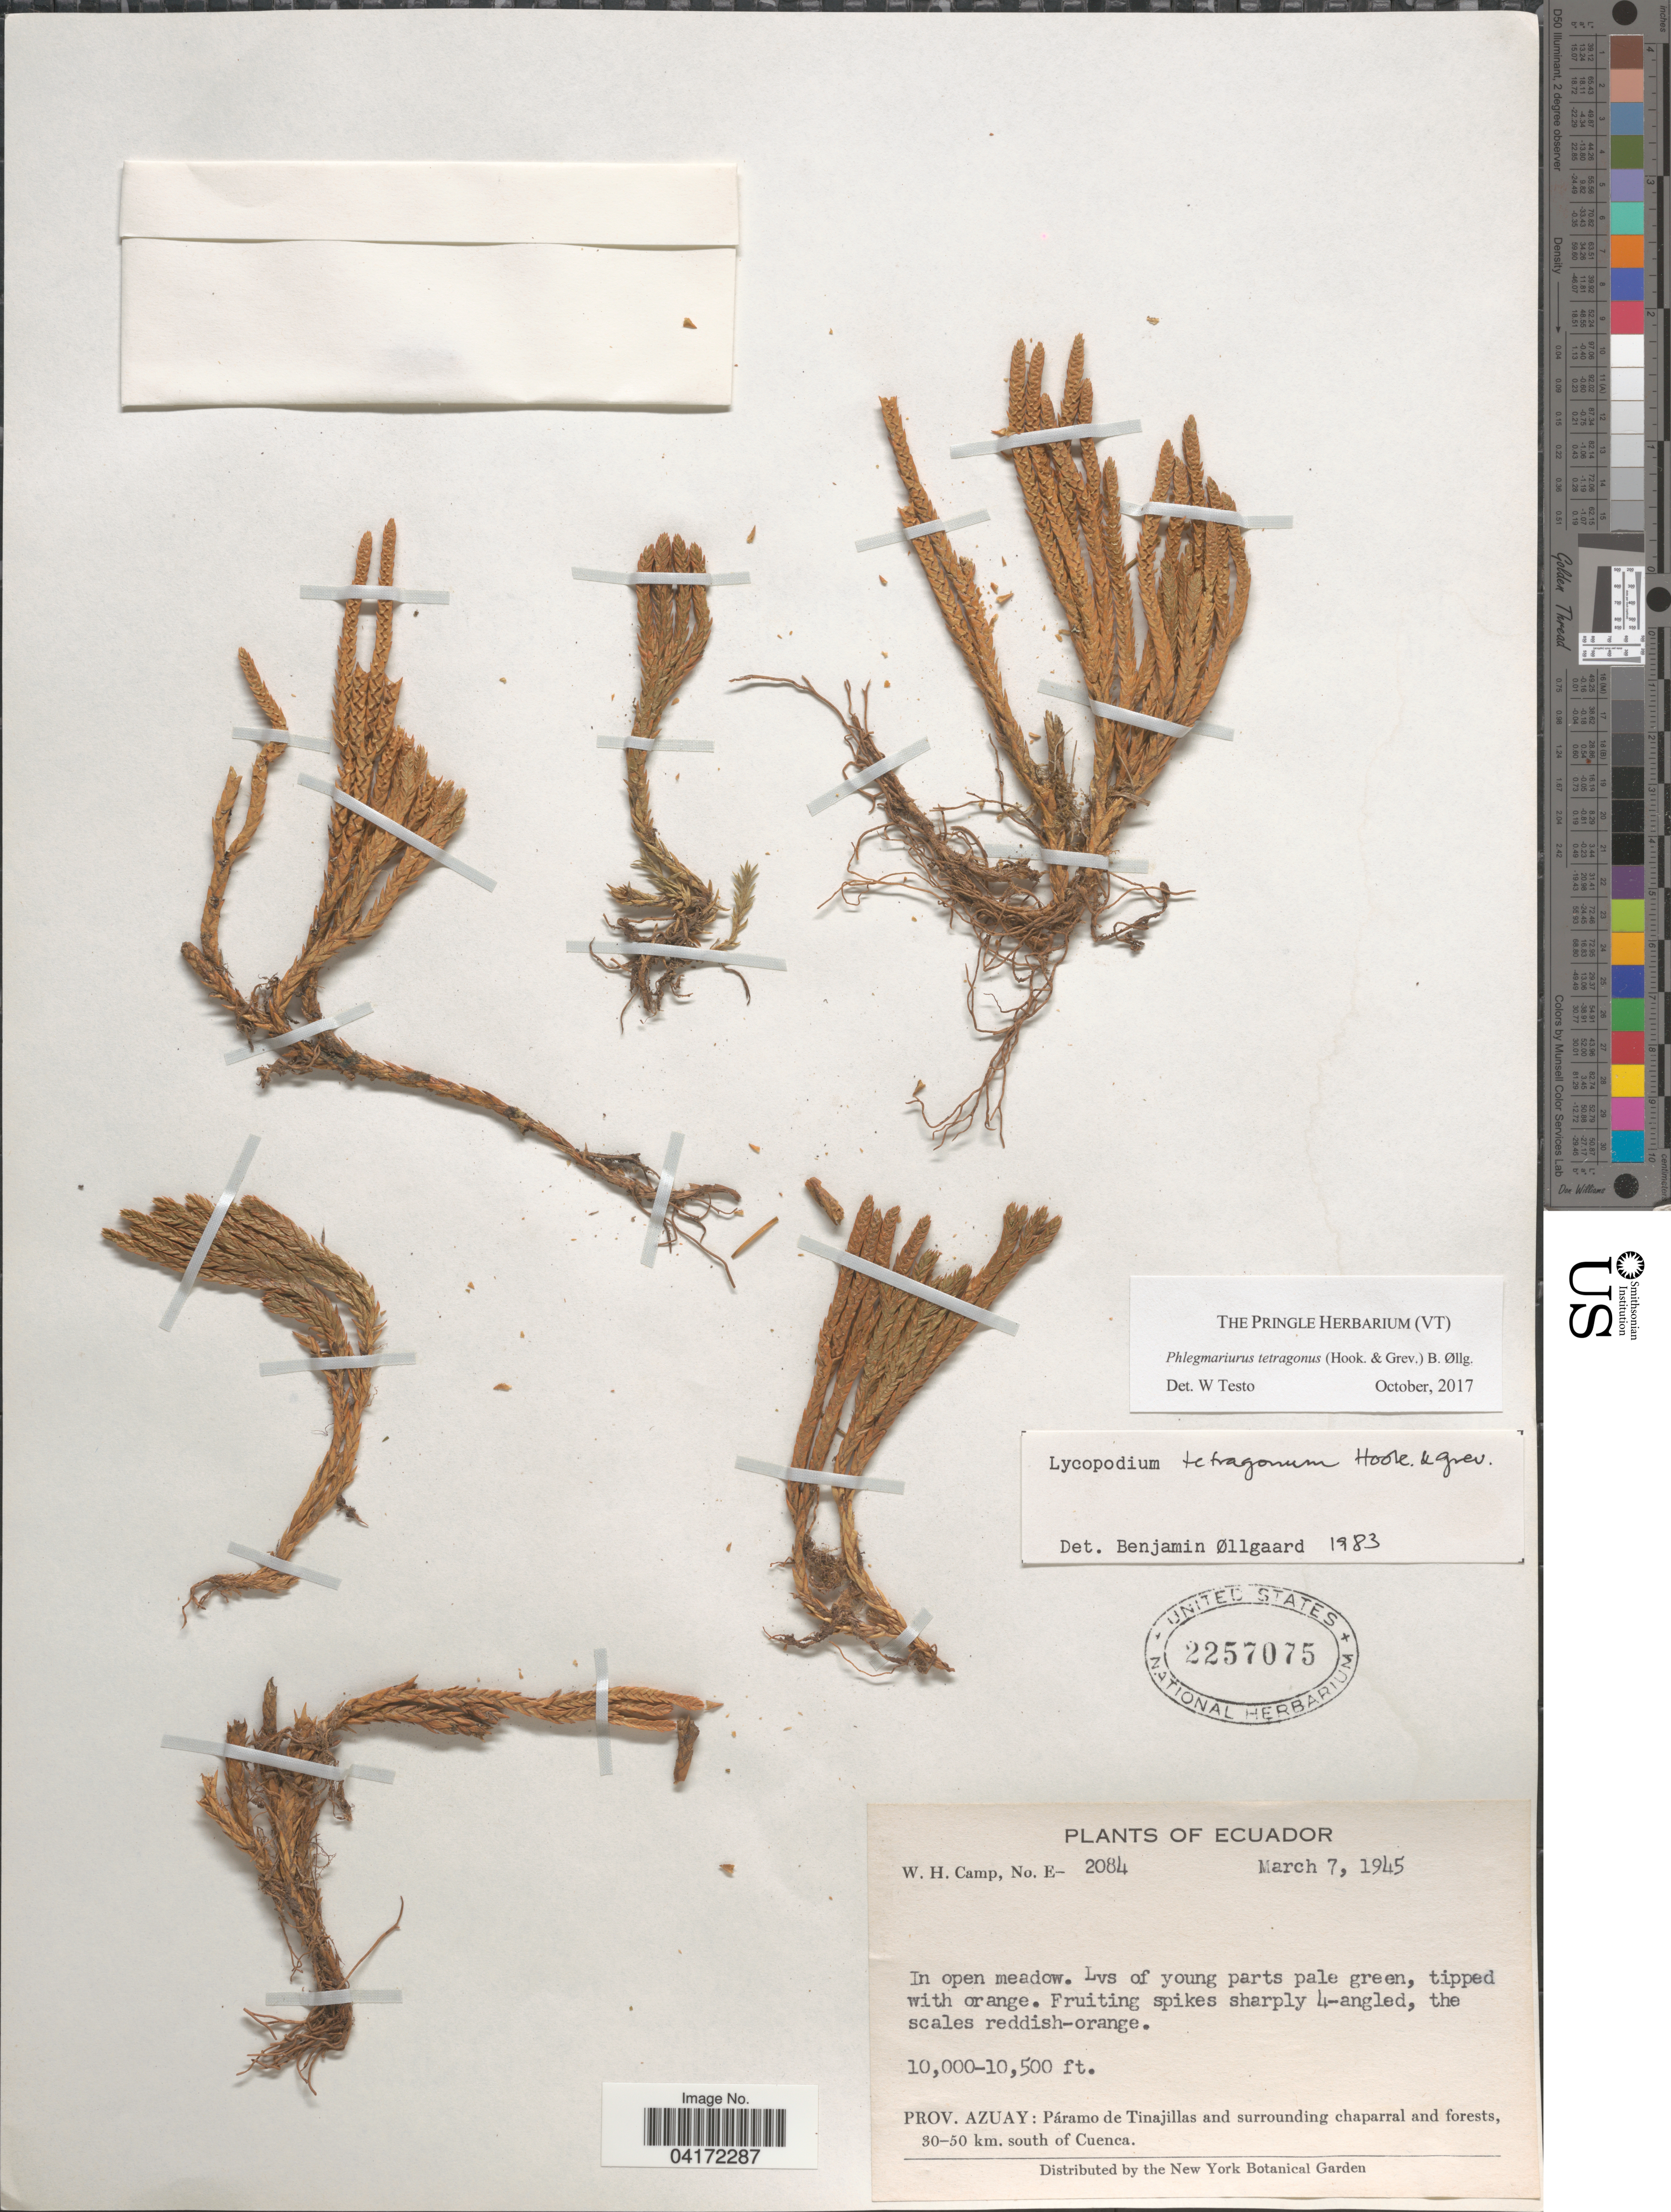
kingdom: Plantae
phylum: Tracheophyta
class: Lycopodiopsida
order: Lycopodiales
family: Lycopodiaceae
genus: Phlegmariurus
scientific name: Phlegmariurus tetragonus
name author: (Hook. & Grev.) B. Øllg.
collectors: W. H. Camp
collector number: E-2084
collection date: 1945-03-07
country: Ecuador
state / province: Azuay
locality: Páramo de Tinajillas and surrounding chaparral and forests, 30-50 km. south of Cuenca.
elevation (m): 3048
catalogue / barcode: US 2257075